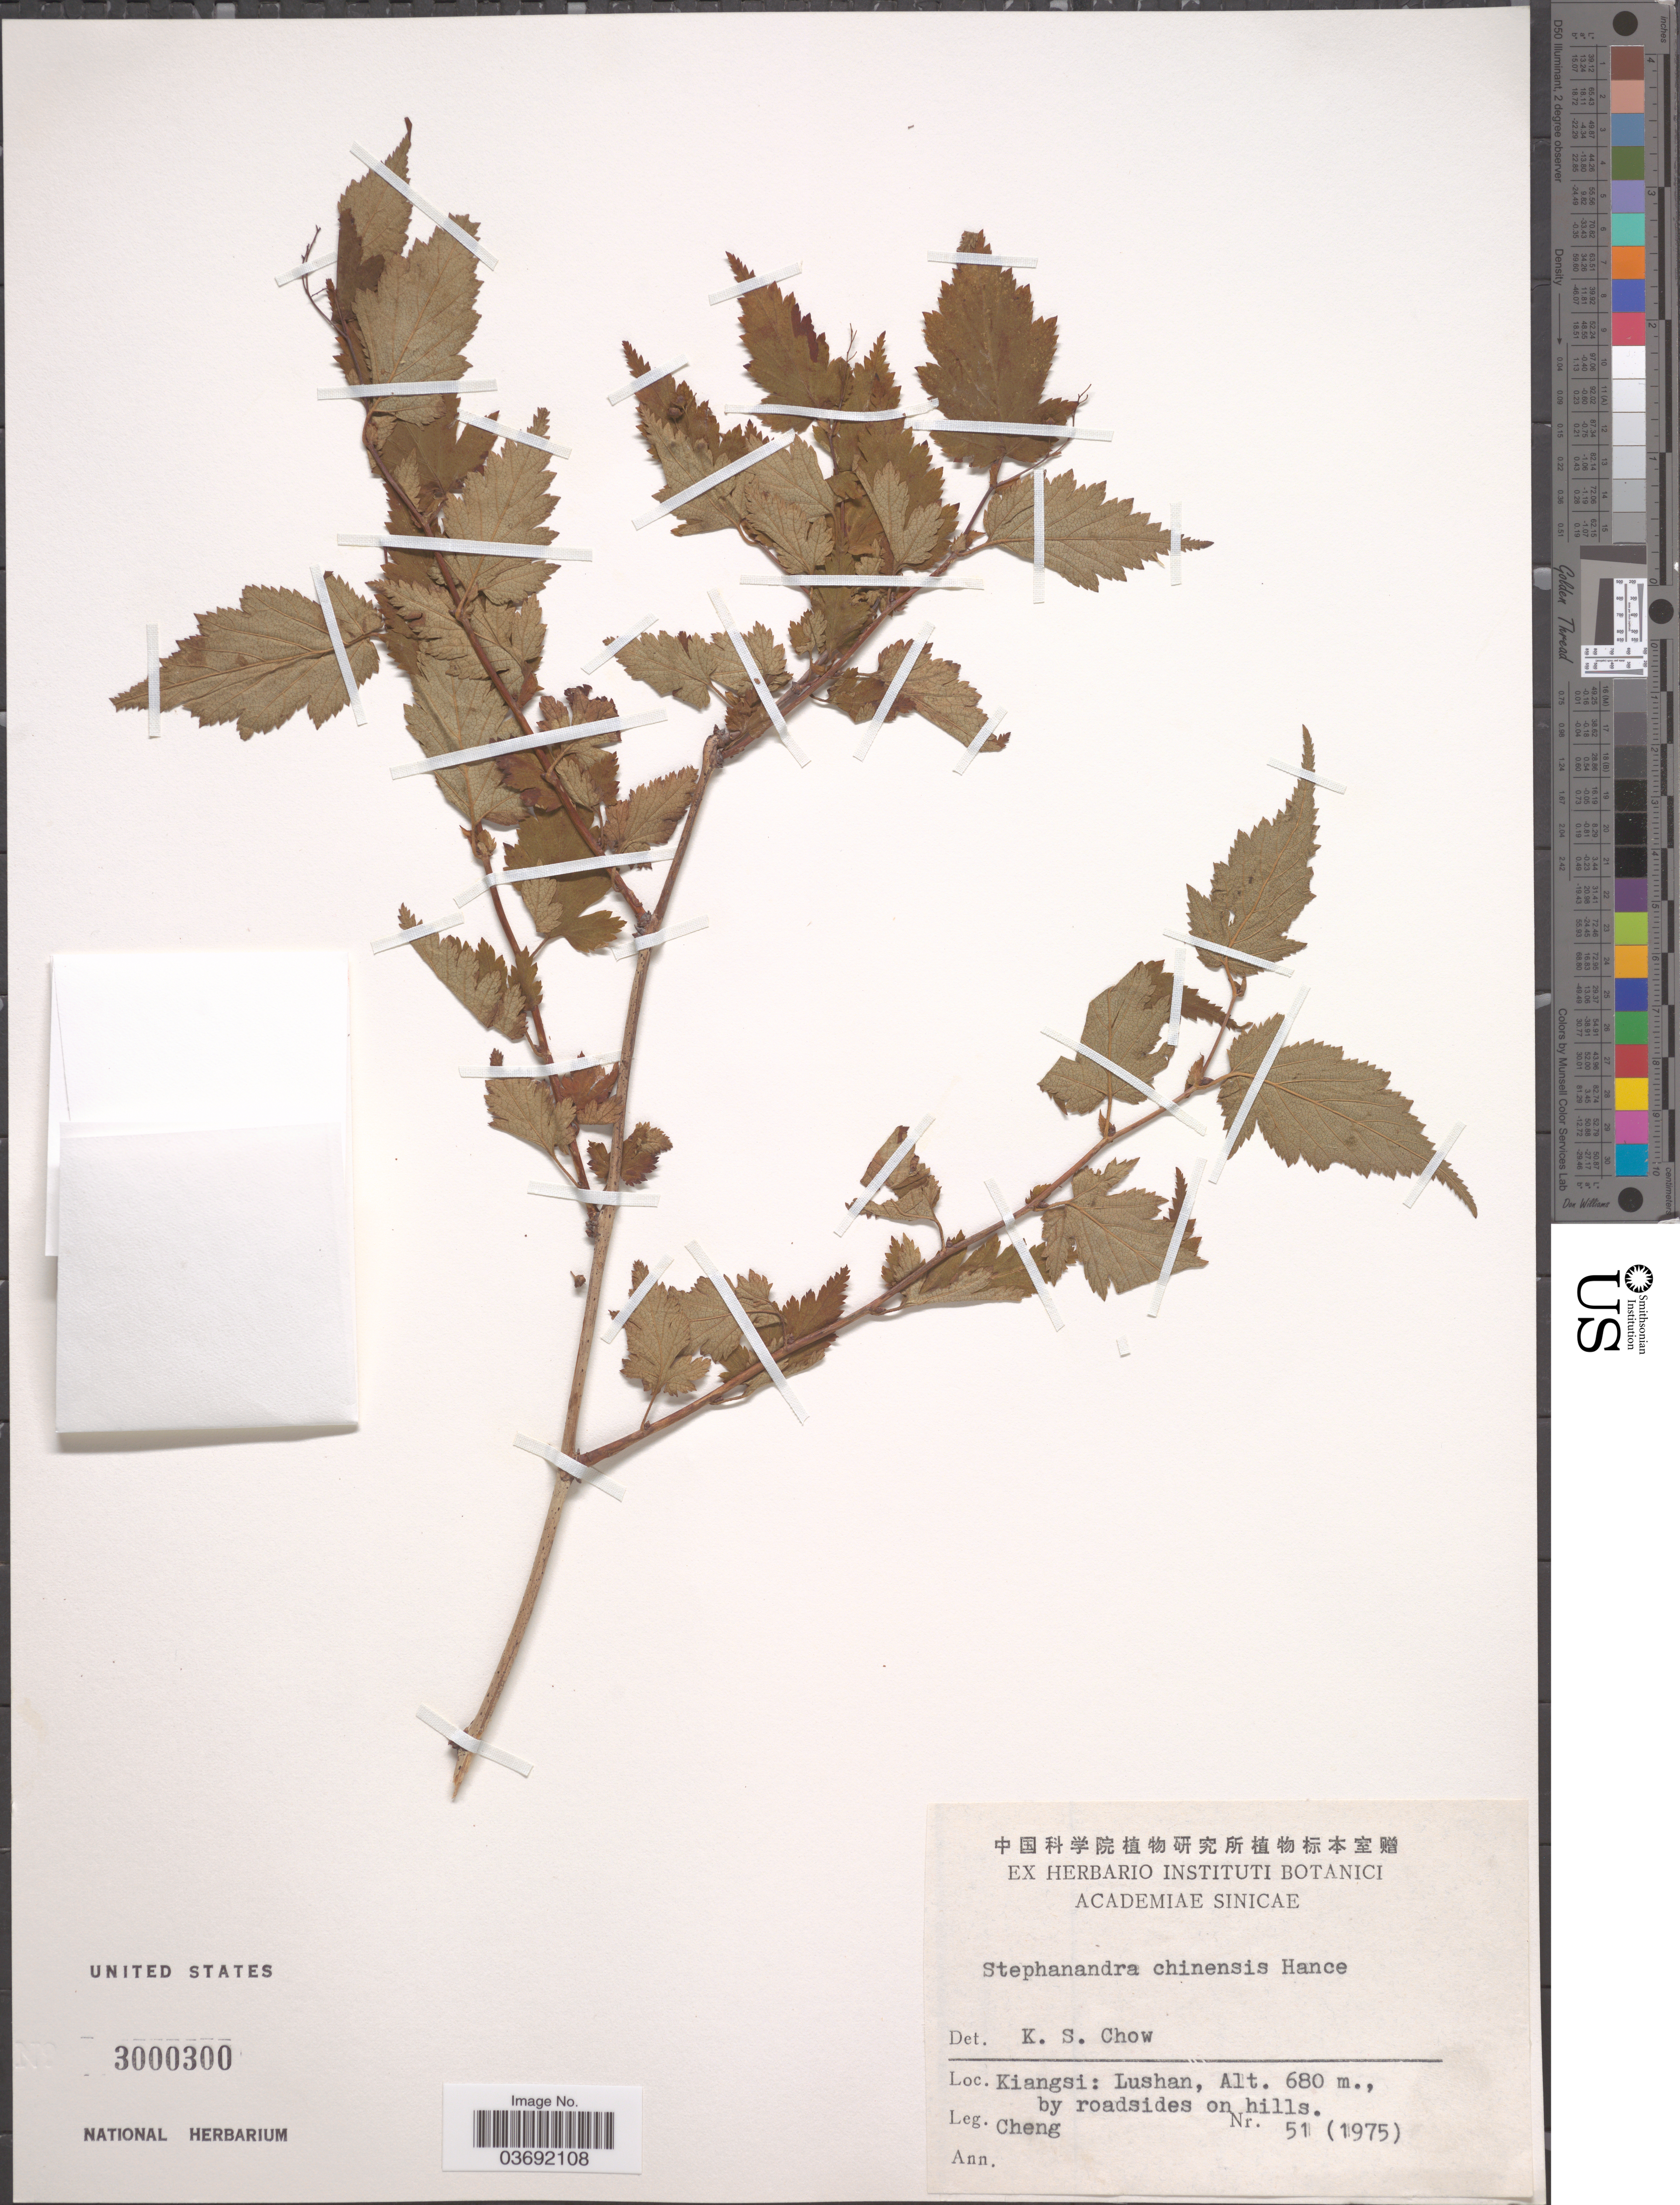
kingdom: Plantae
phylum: Tracheophyta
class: Magnoliopsida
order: Rosales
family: Rosaceae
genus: Neillia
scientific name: Neillia hanceana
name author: (Kuntze) S.H. Oh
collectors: -. Cheng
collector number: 51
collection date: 1975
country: China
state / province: Jiangxi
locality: Kiangsi: Lushan, by roadsides on hills.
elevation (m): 680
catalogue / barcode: US 3000300